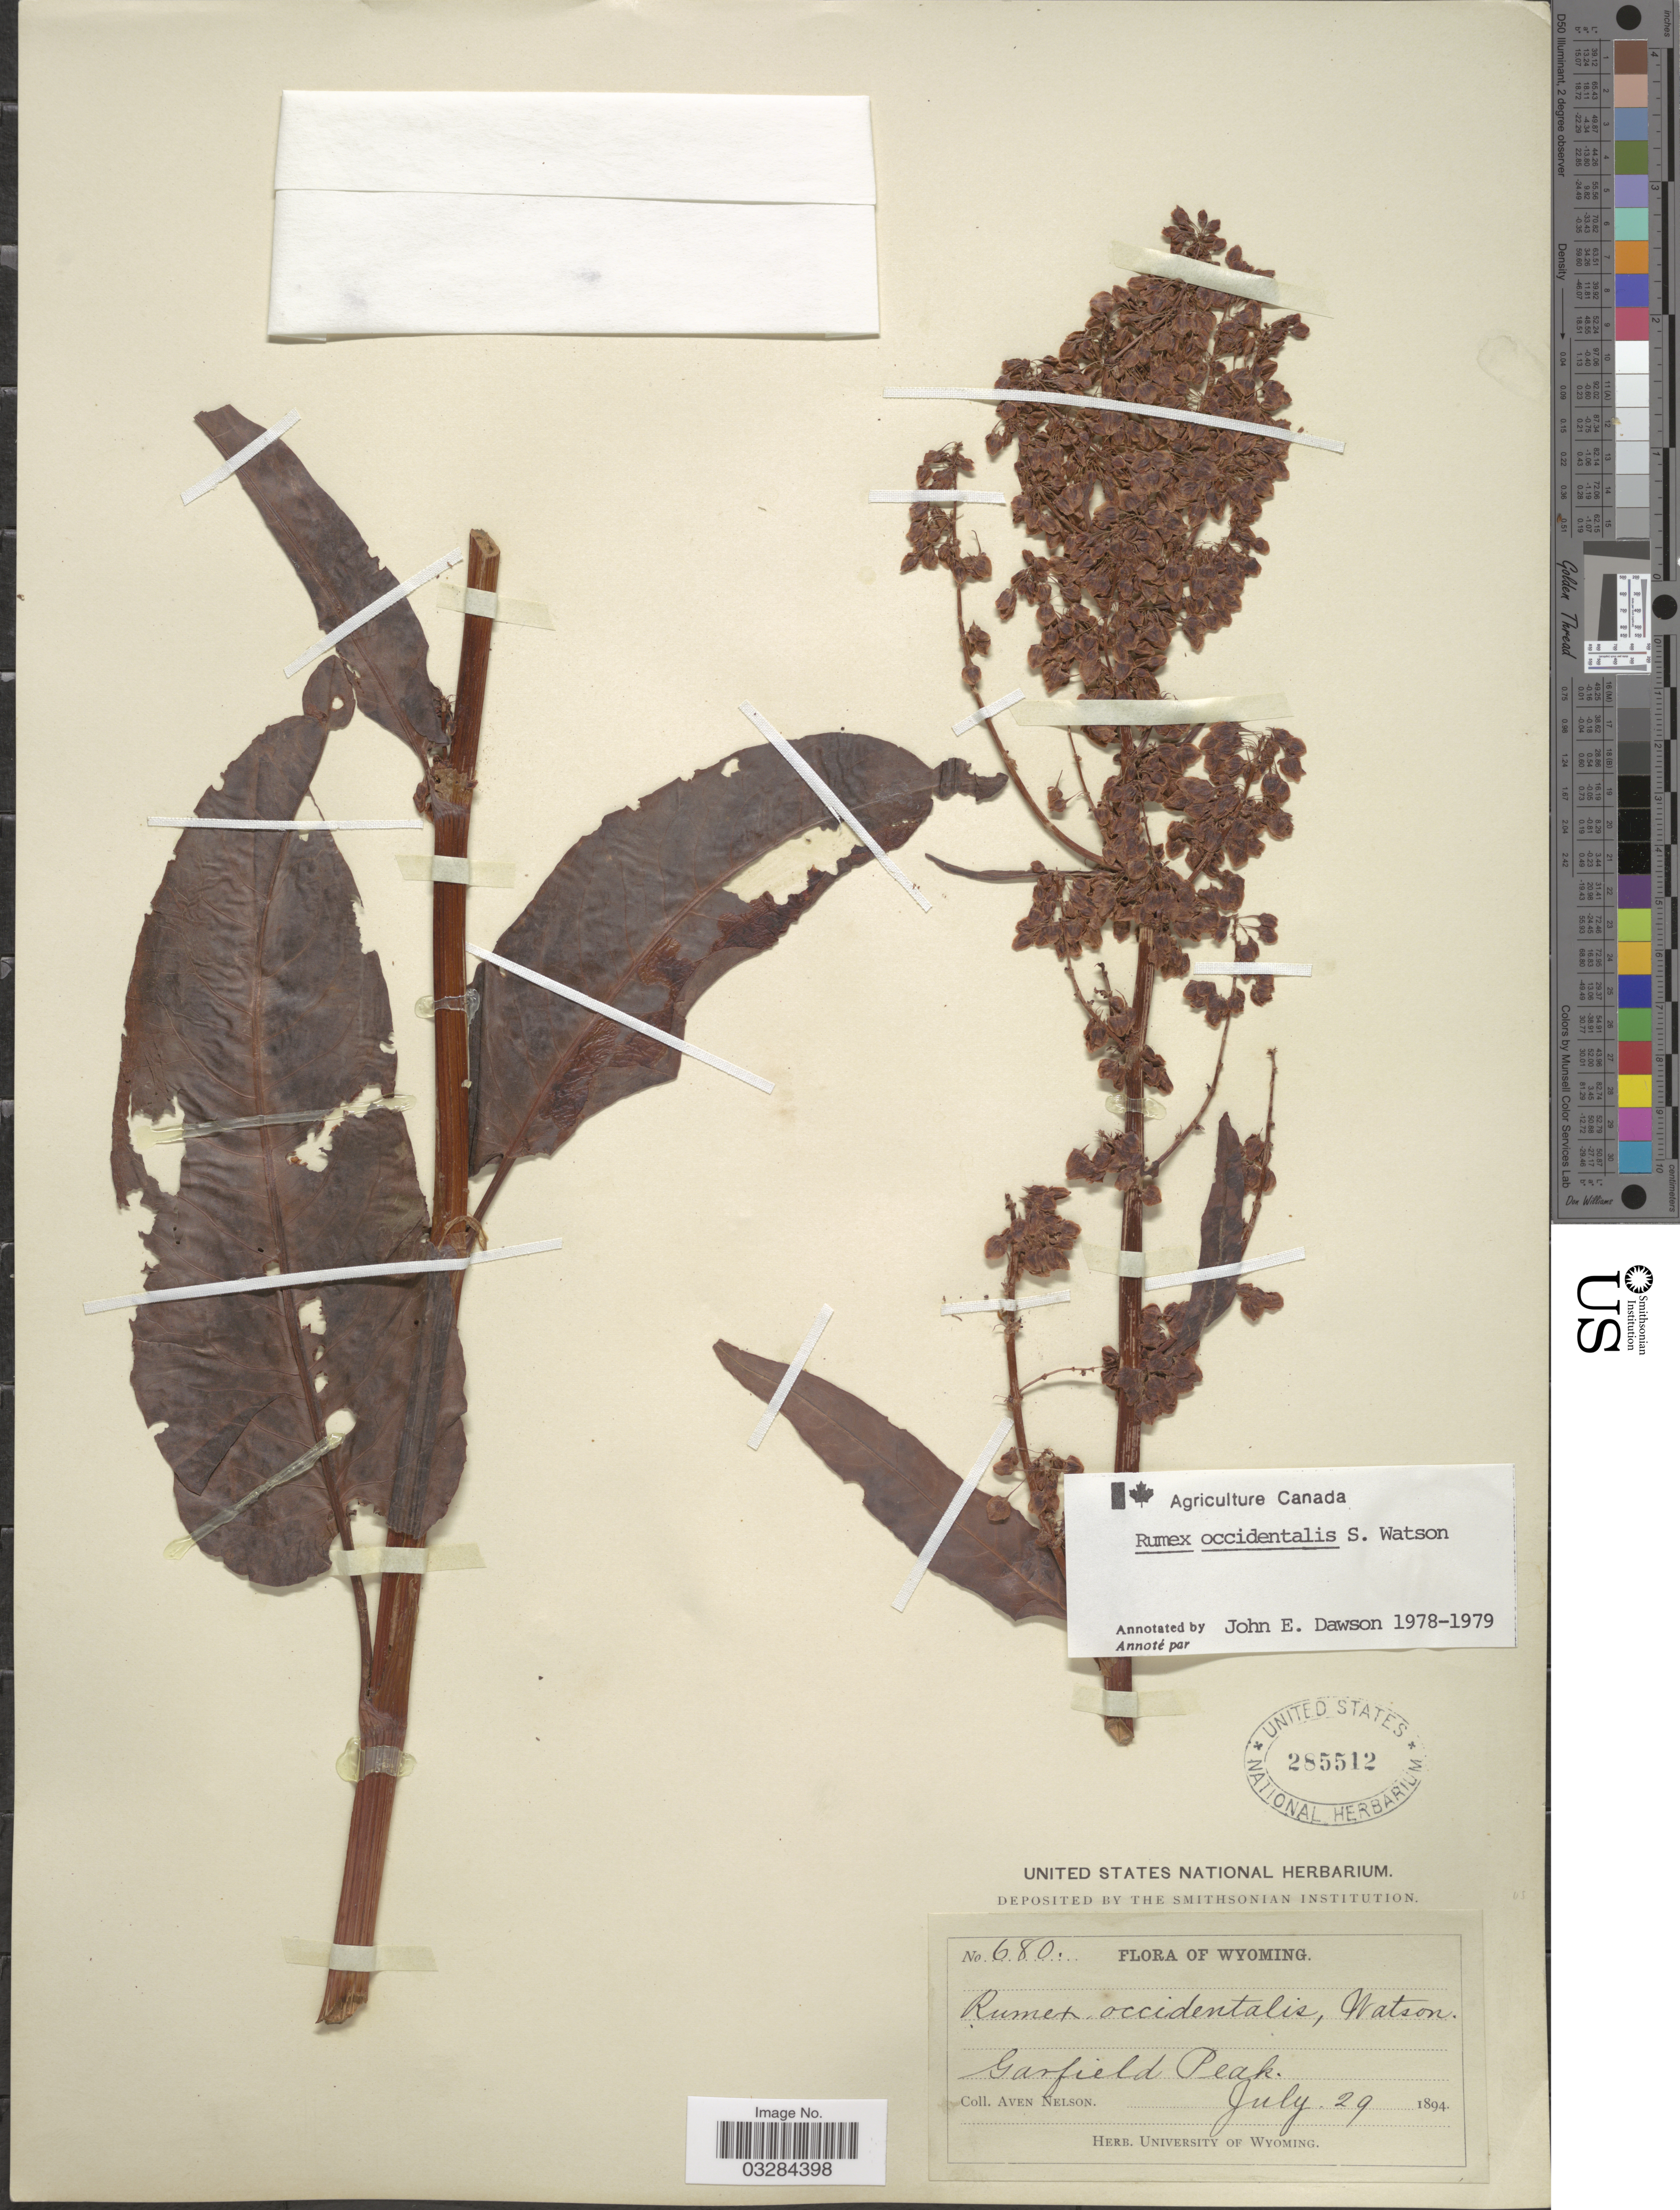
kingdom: Plantae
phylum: Tracheophyta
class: Magnoliopsida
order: Caryophyllales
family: Polygonaceae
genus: Rumex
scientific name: Rumex occidentalis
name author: S. Watson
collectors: A. Nelson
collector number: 680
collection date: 1894-07-29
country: United States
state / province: Wyoming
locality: Garfield Peak.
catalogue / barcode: US 285512